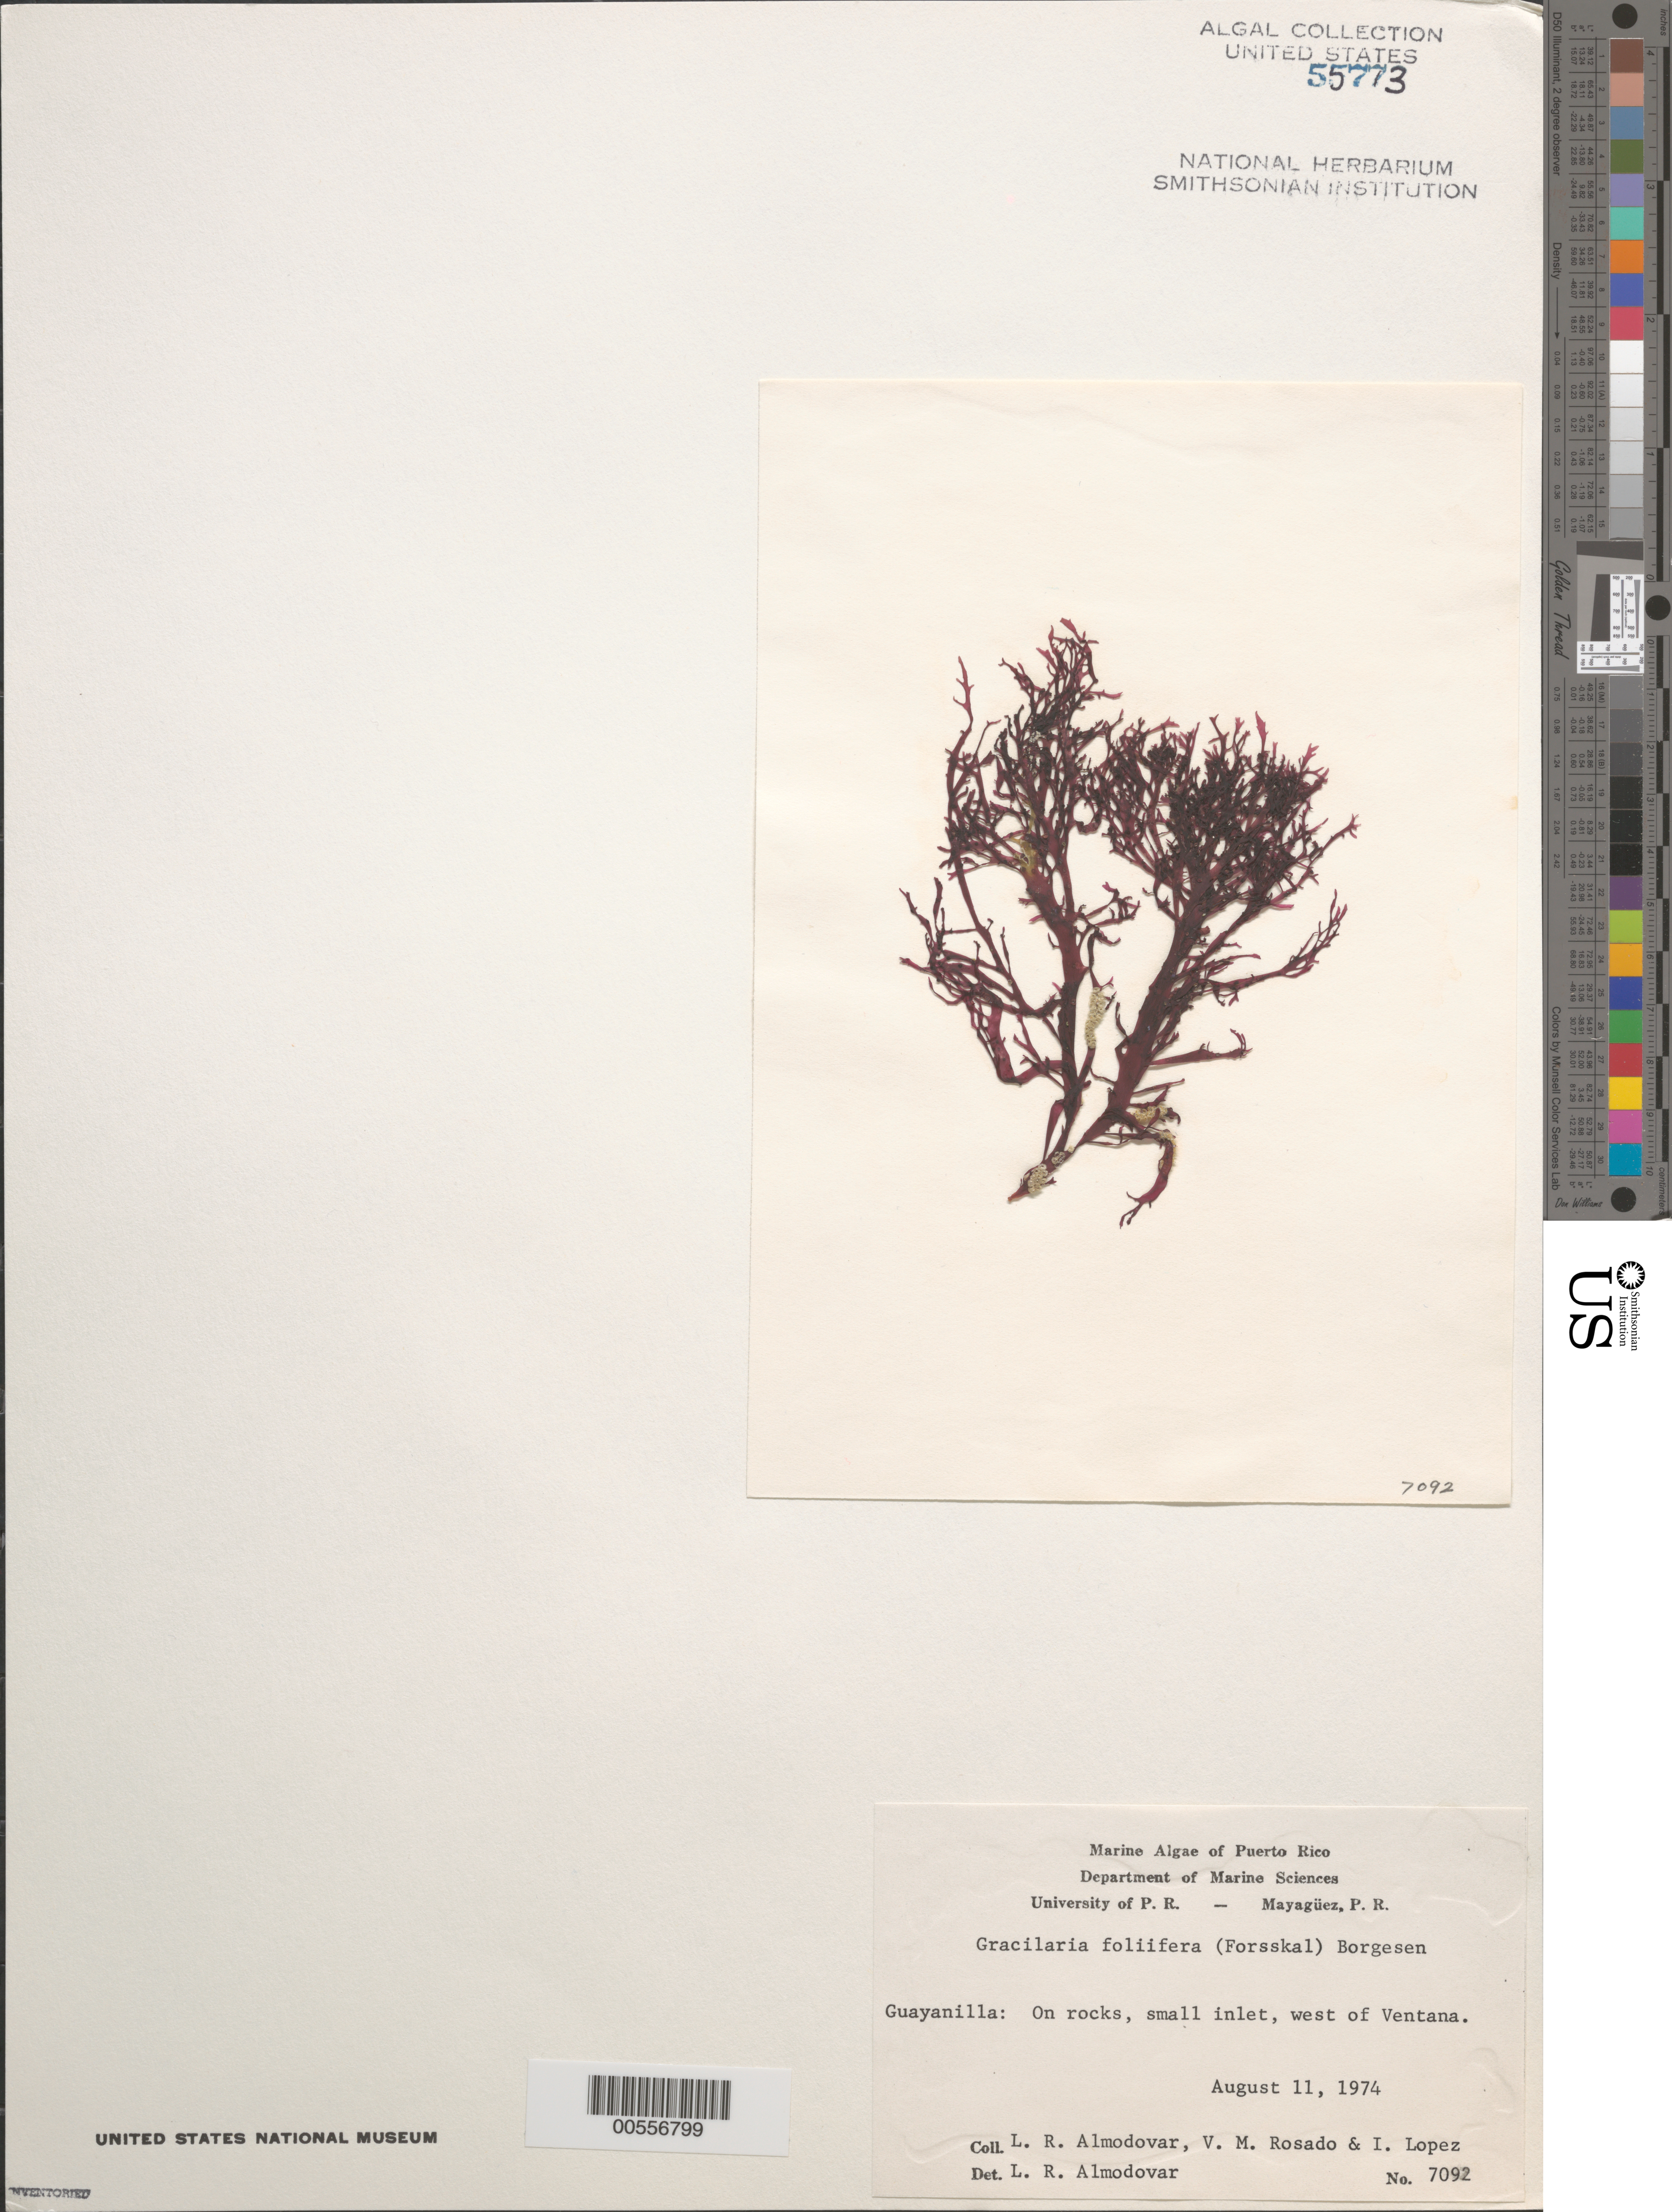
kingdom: Plantae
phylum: Rhodophyta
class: Florideophyceae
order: Gracilariales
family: Gracilariaceae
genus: Gracilaria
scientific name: Gracilaria foliifera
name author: (Forssk.) Børgesen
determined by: Almodovar, L. R.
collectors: L. Almodovar, V. Rosado & I. Lopéz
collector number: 7092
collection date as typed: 11 Aug 1974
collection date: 1974-08-11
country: Puerto Rico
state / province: Guayanilla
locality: West of ventura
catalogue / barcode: US 55773